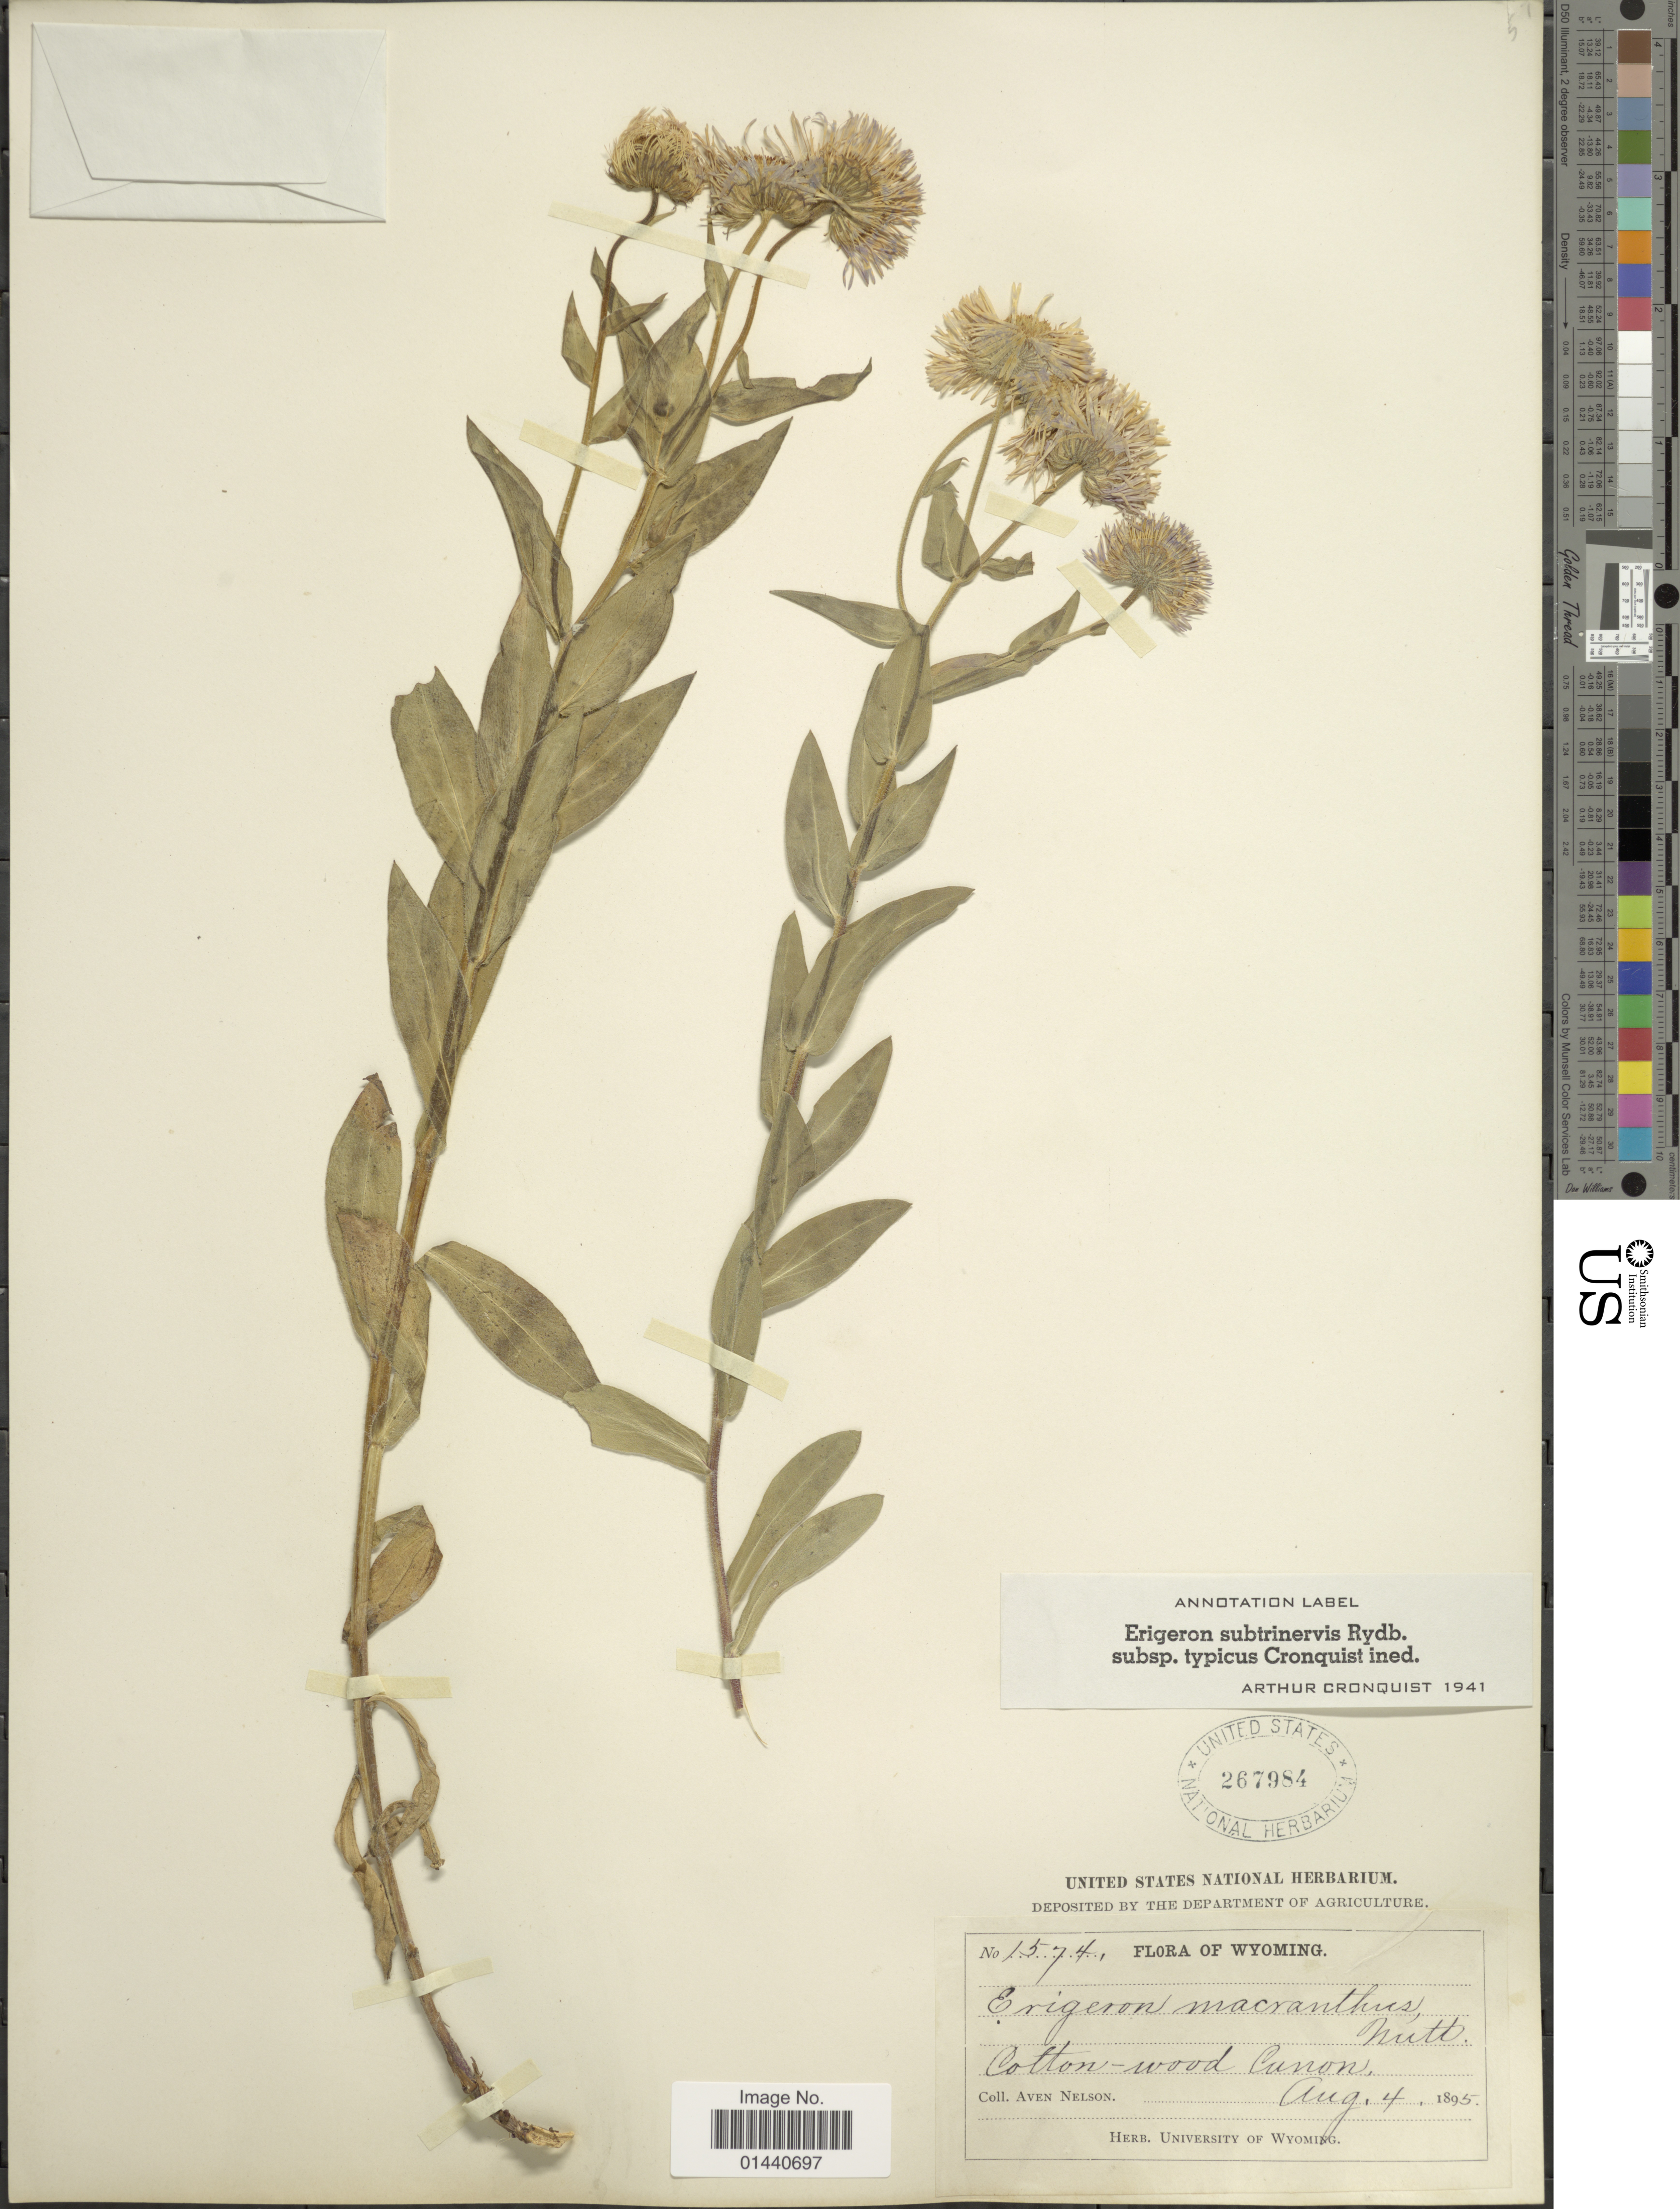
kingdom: Plantae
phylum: Tracheophyta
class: Magnoliopsida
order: Asterales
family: Asteraceae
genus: Erigeron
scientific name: Erigeron subtrinervis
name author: Rydb. ex Porter & Britton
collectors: A. Nelson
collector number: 1574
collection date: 1895-08-04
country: United States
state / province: Wyoming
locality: Colton-wood Canon.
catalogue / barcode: US 267984